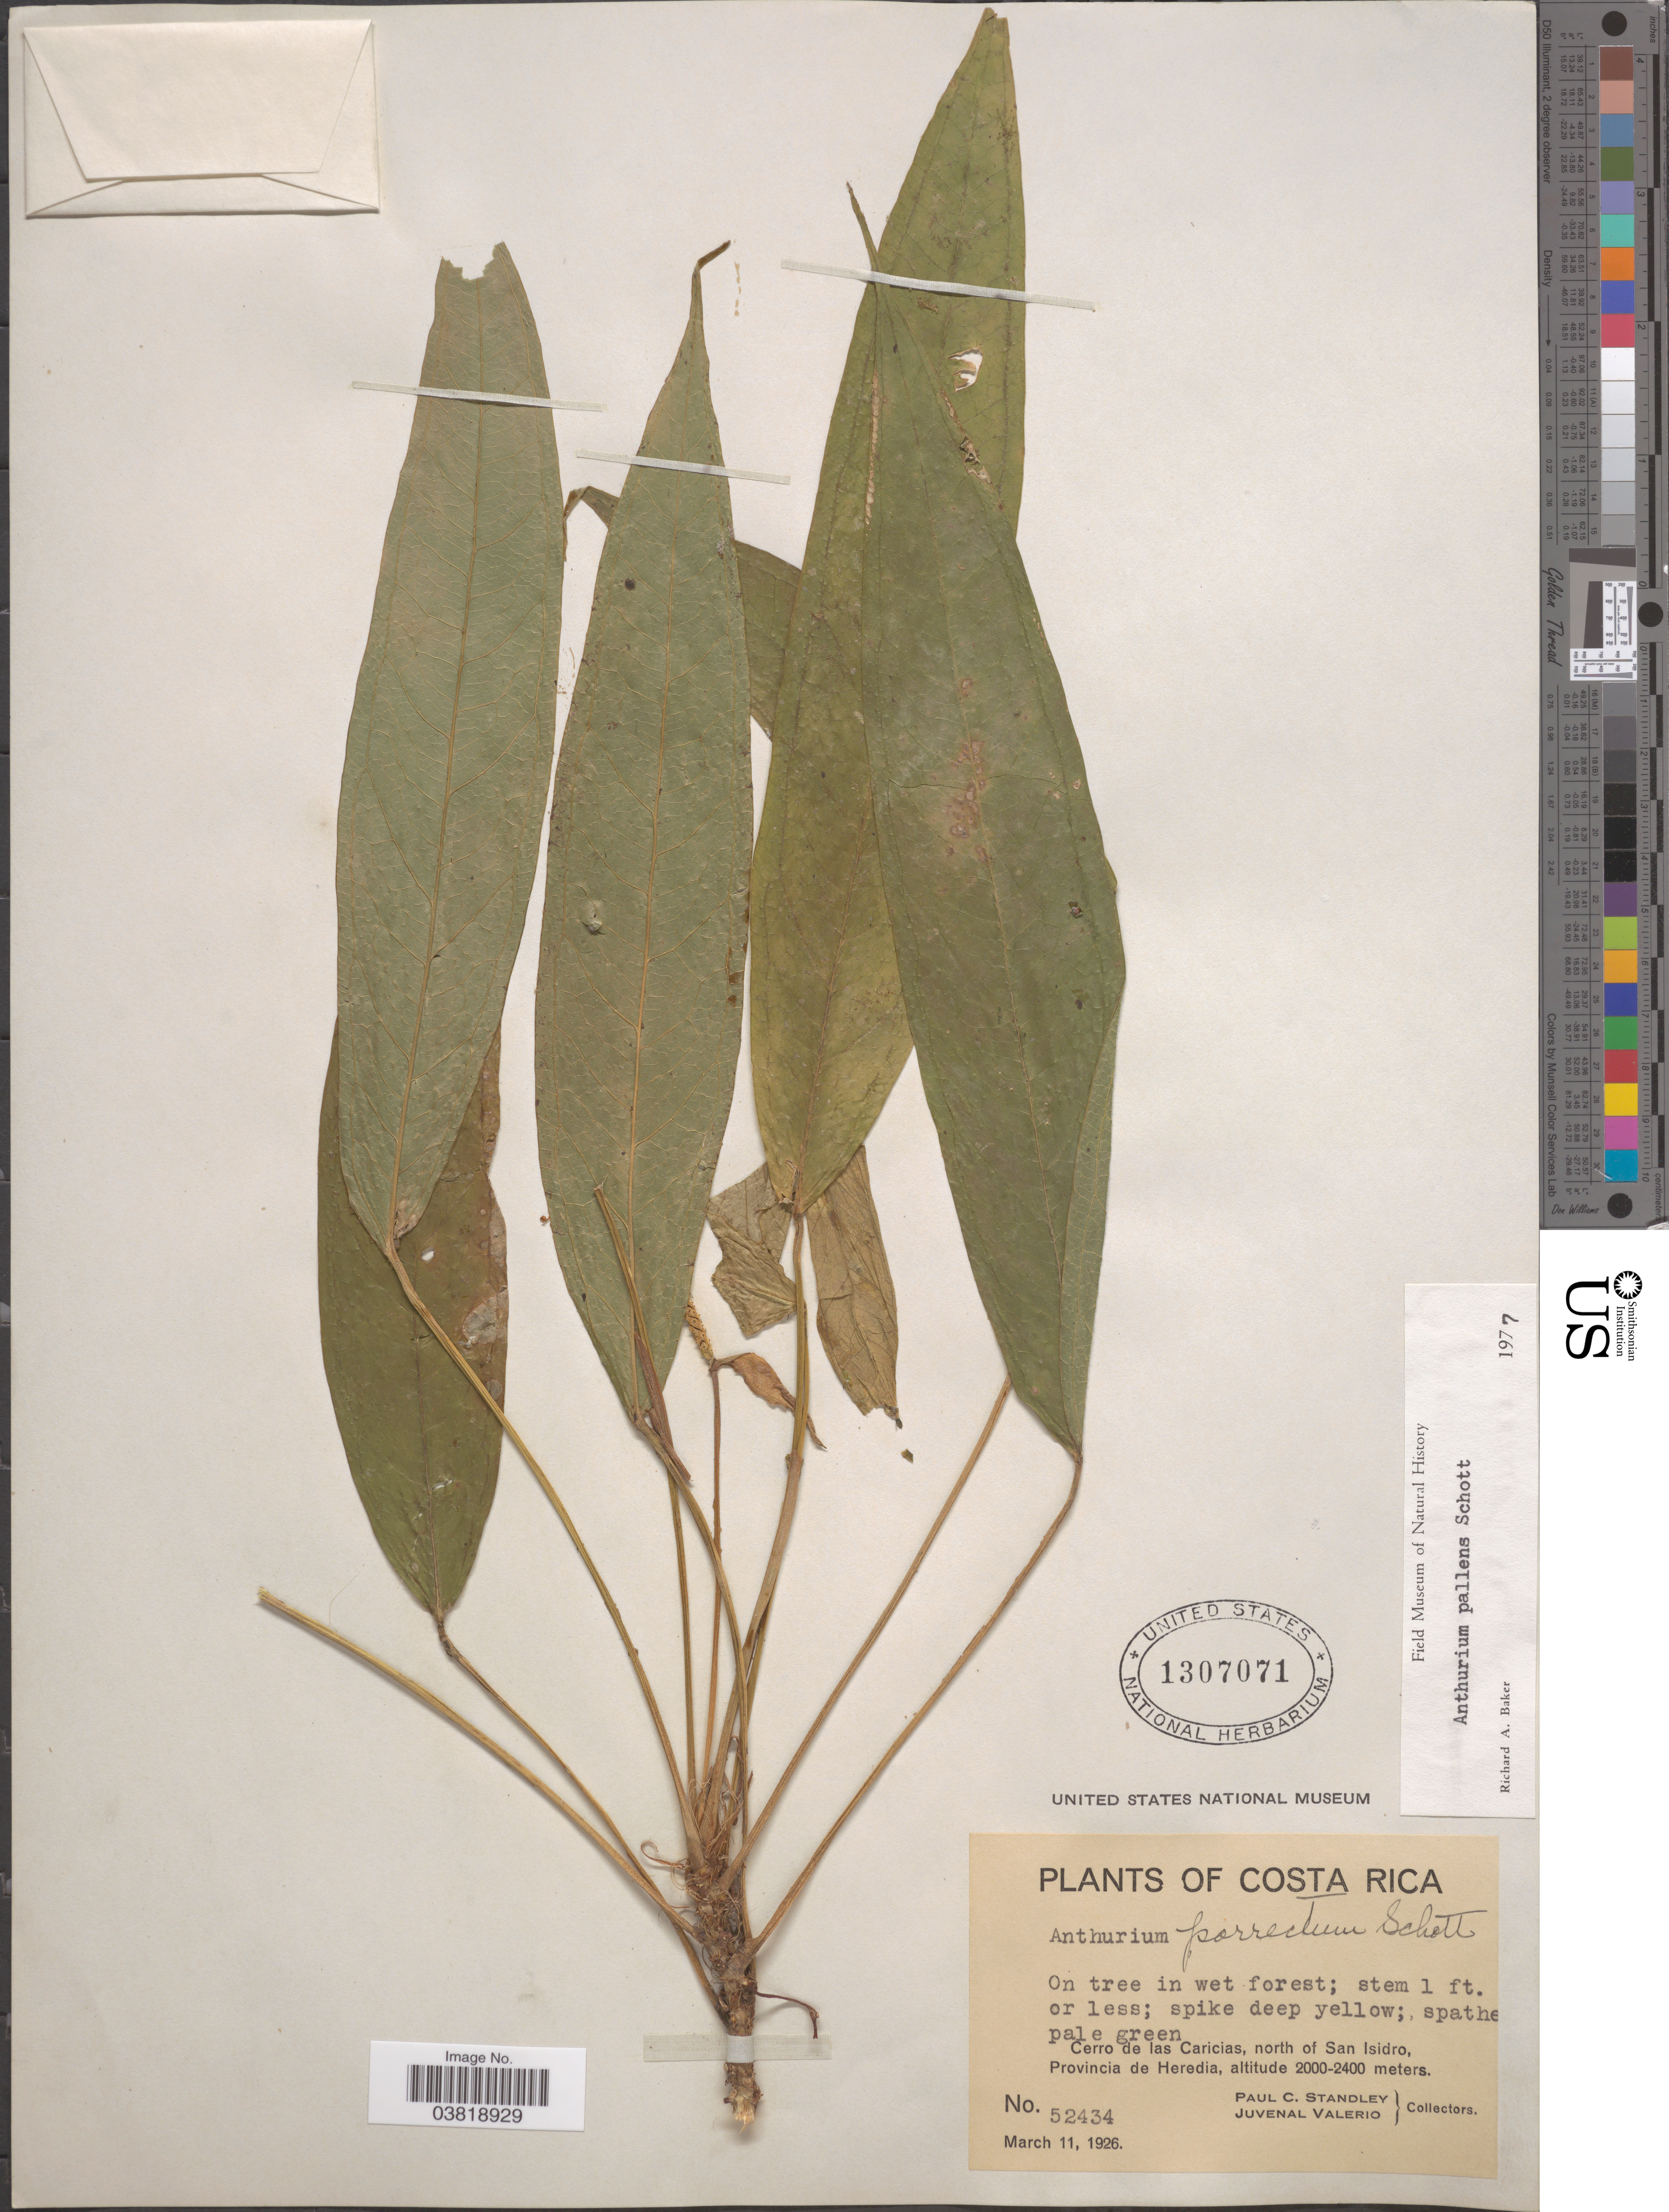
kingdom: Plantae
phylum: Tracheophyta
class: Liliopsida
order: Alismatales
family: Araceae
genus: Anthurium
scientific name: Anthurium pallens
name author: Schott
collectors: P. C. Standley & J. Valerio R.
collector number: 52434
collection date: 1926-03-11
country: Costa Rica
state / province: Heredia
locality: Cerro de las Caricias, north of San Isidro.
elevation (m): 2000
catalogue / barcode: US 1307071